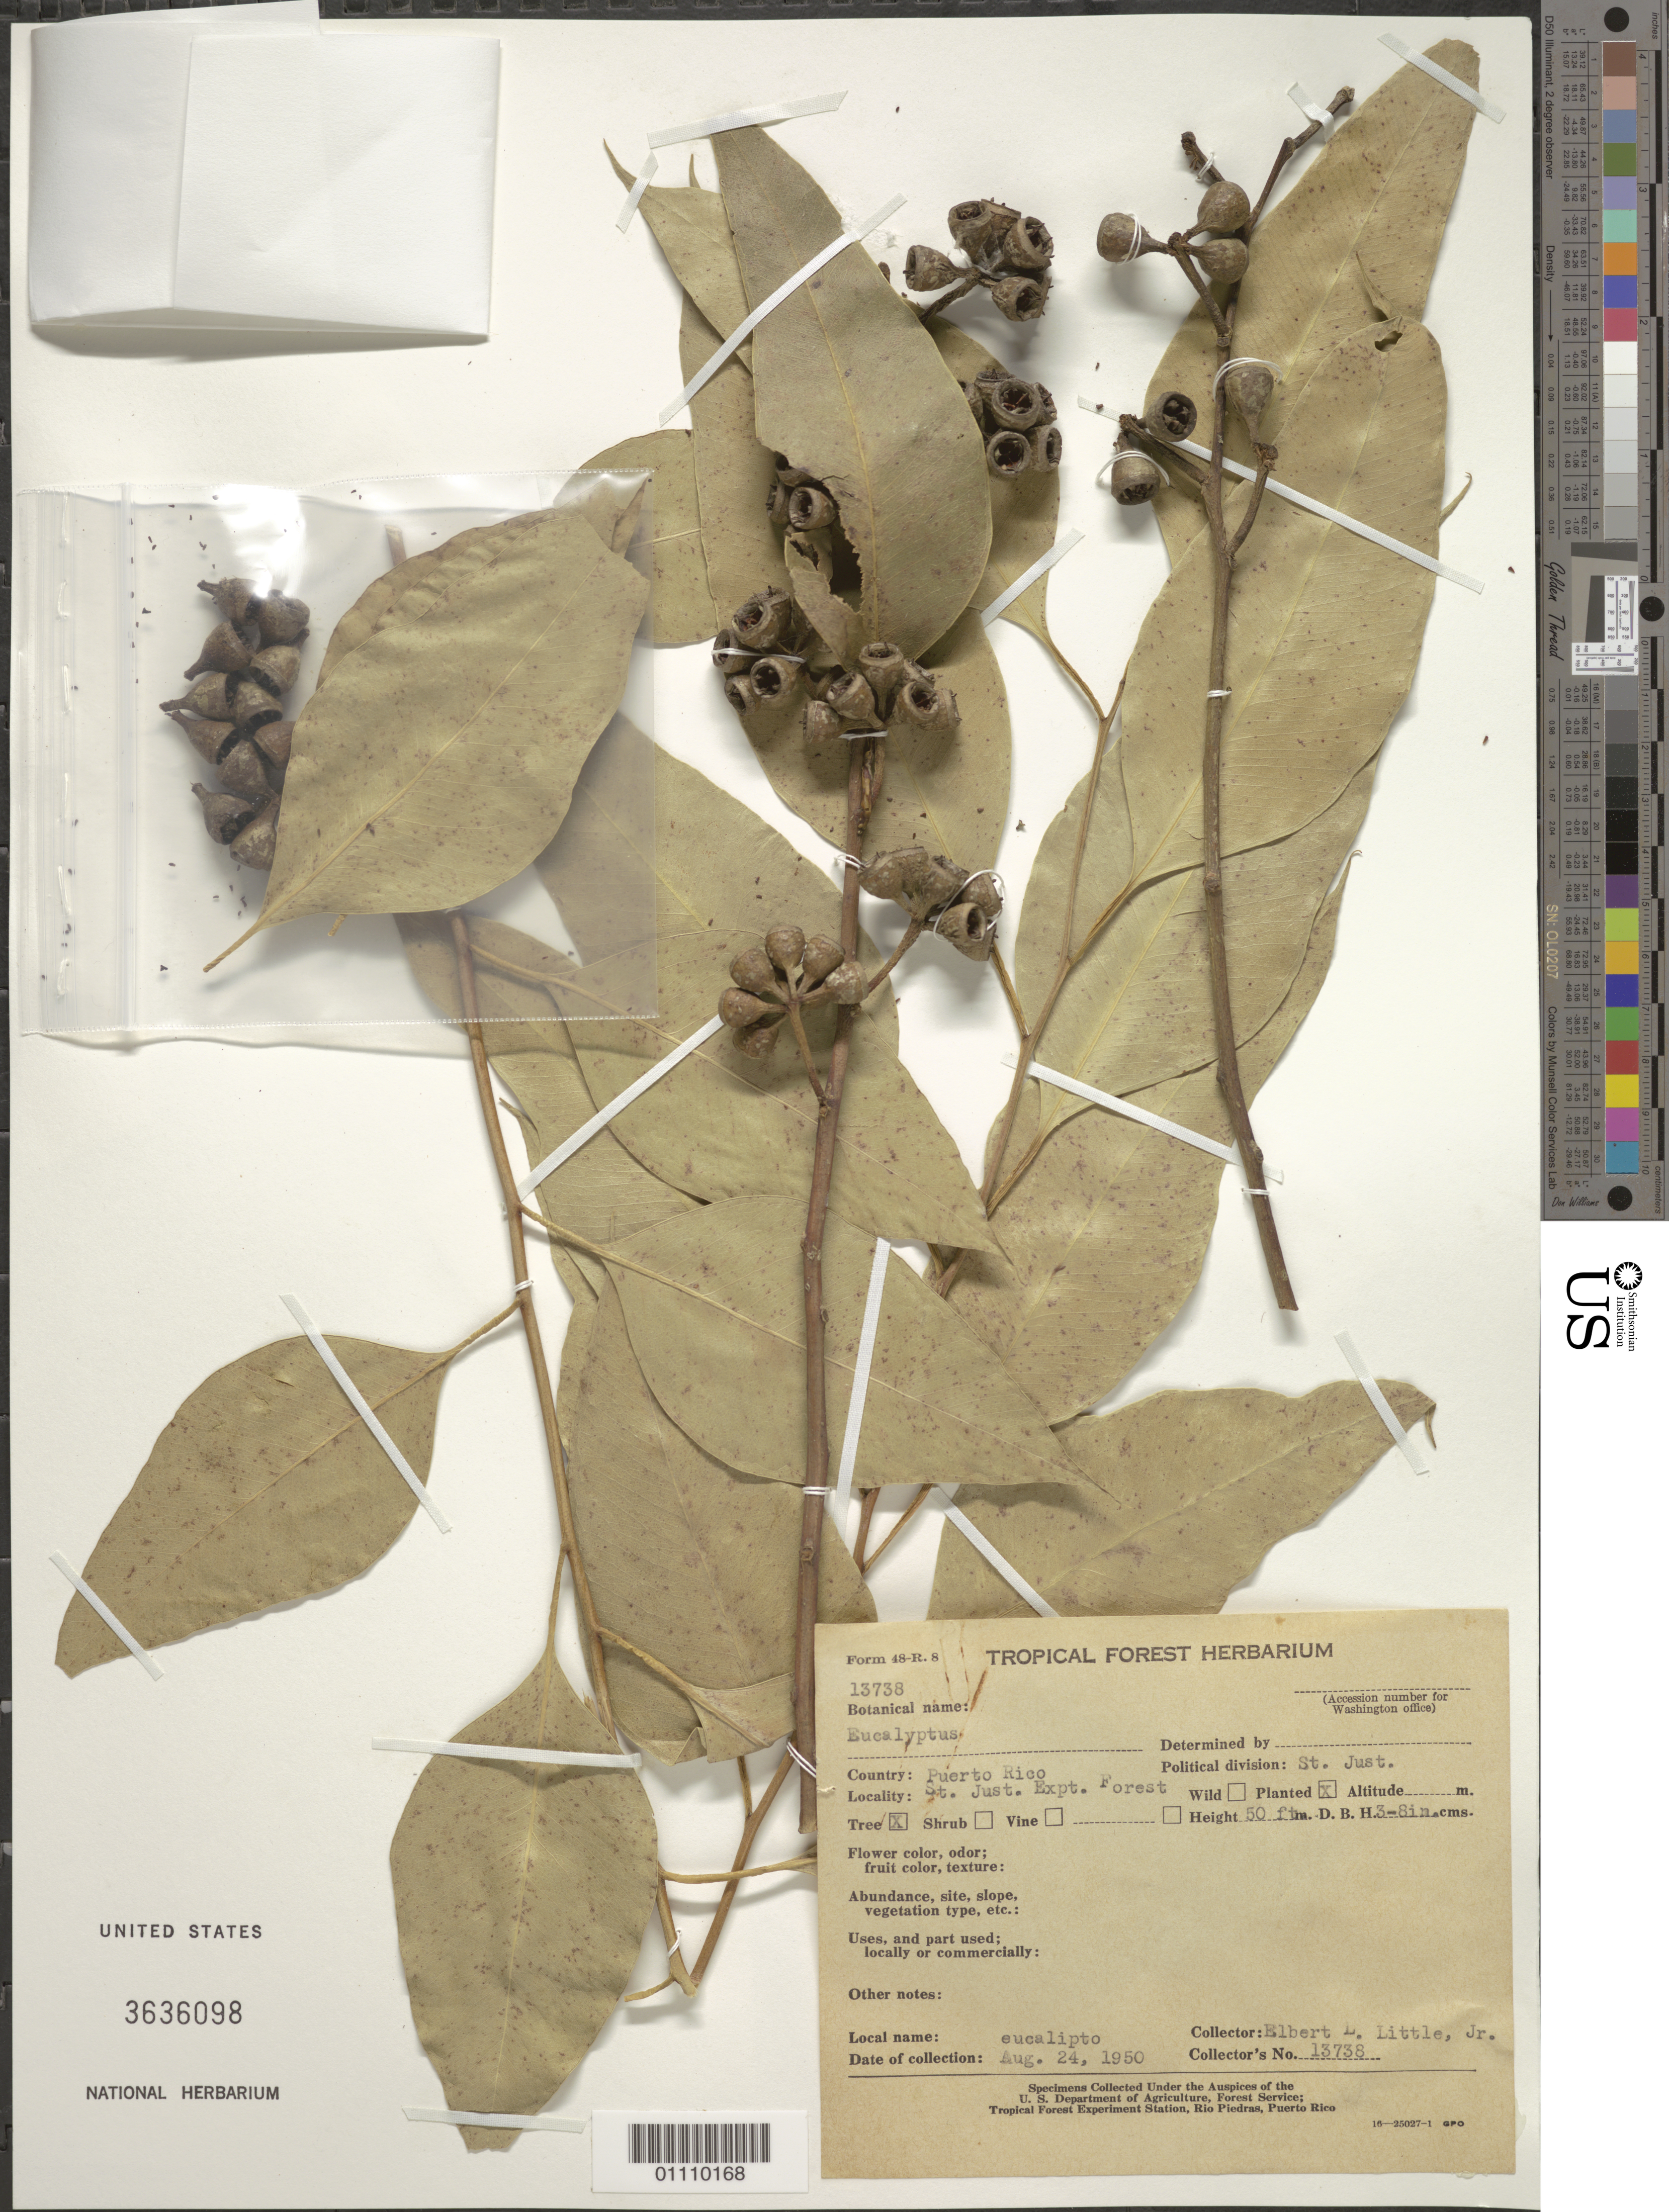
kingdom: Plantae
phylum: Tracheophyta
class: Magnoliopsida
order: Myrtales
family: Myrtaceae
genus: Eucalyptus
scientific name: Eucalyptus sp.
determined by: Little, Elbert L., Jr., (FSSR), United States Department of Agriculture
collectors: E. L. Little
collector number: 13738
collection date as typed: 24 Aug 1950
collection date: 1950-08-24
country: Puerto Rico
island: Puerto Rico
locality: St. Just., St. Just. Expt. Forest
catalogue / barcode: US 3636098